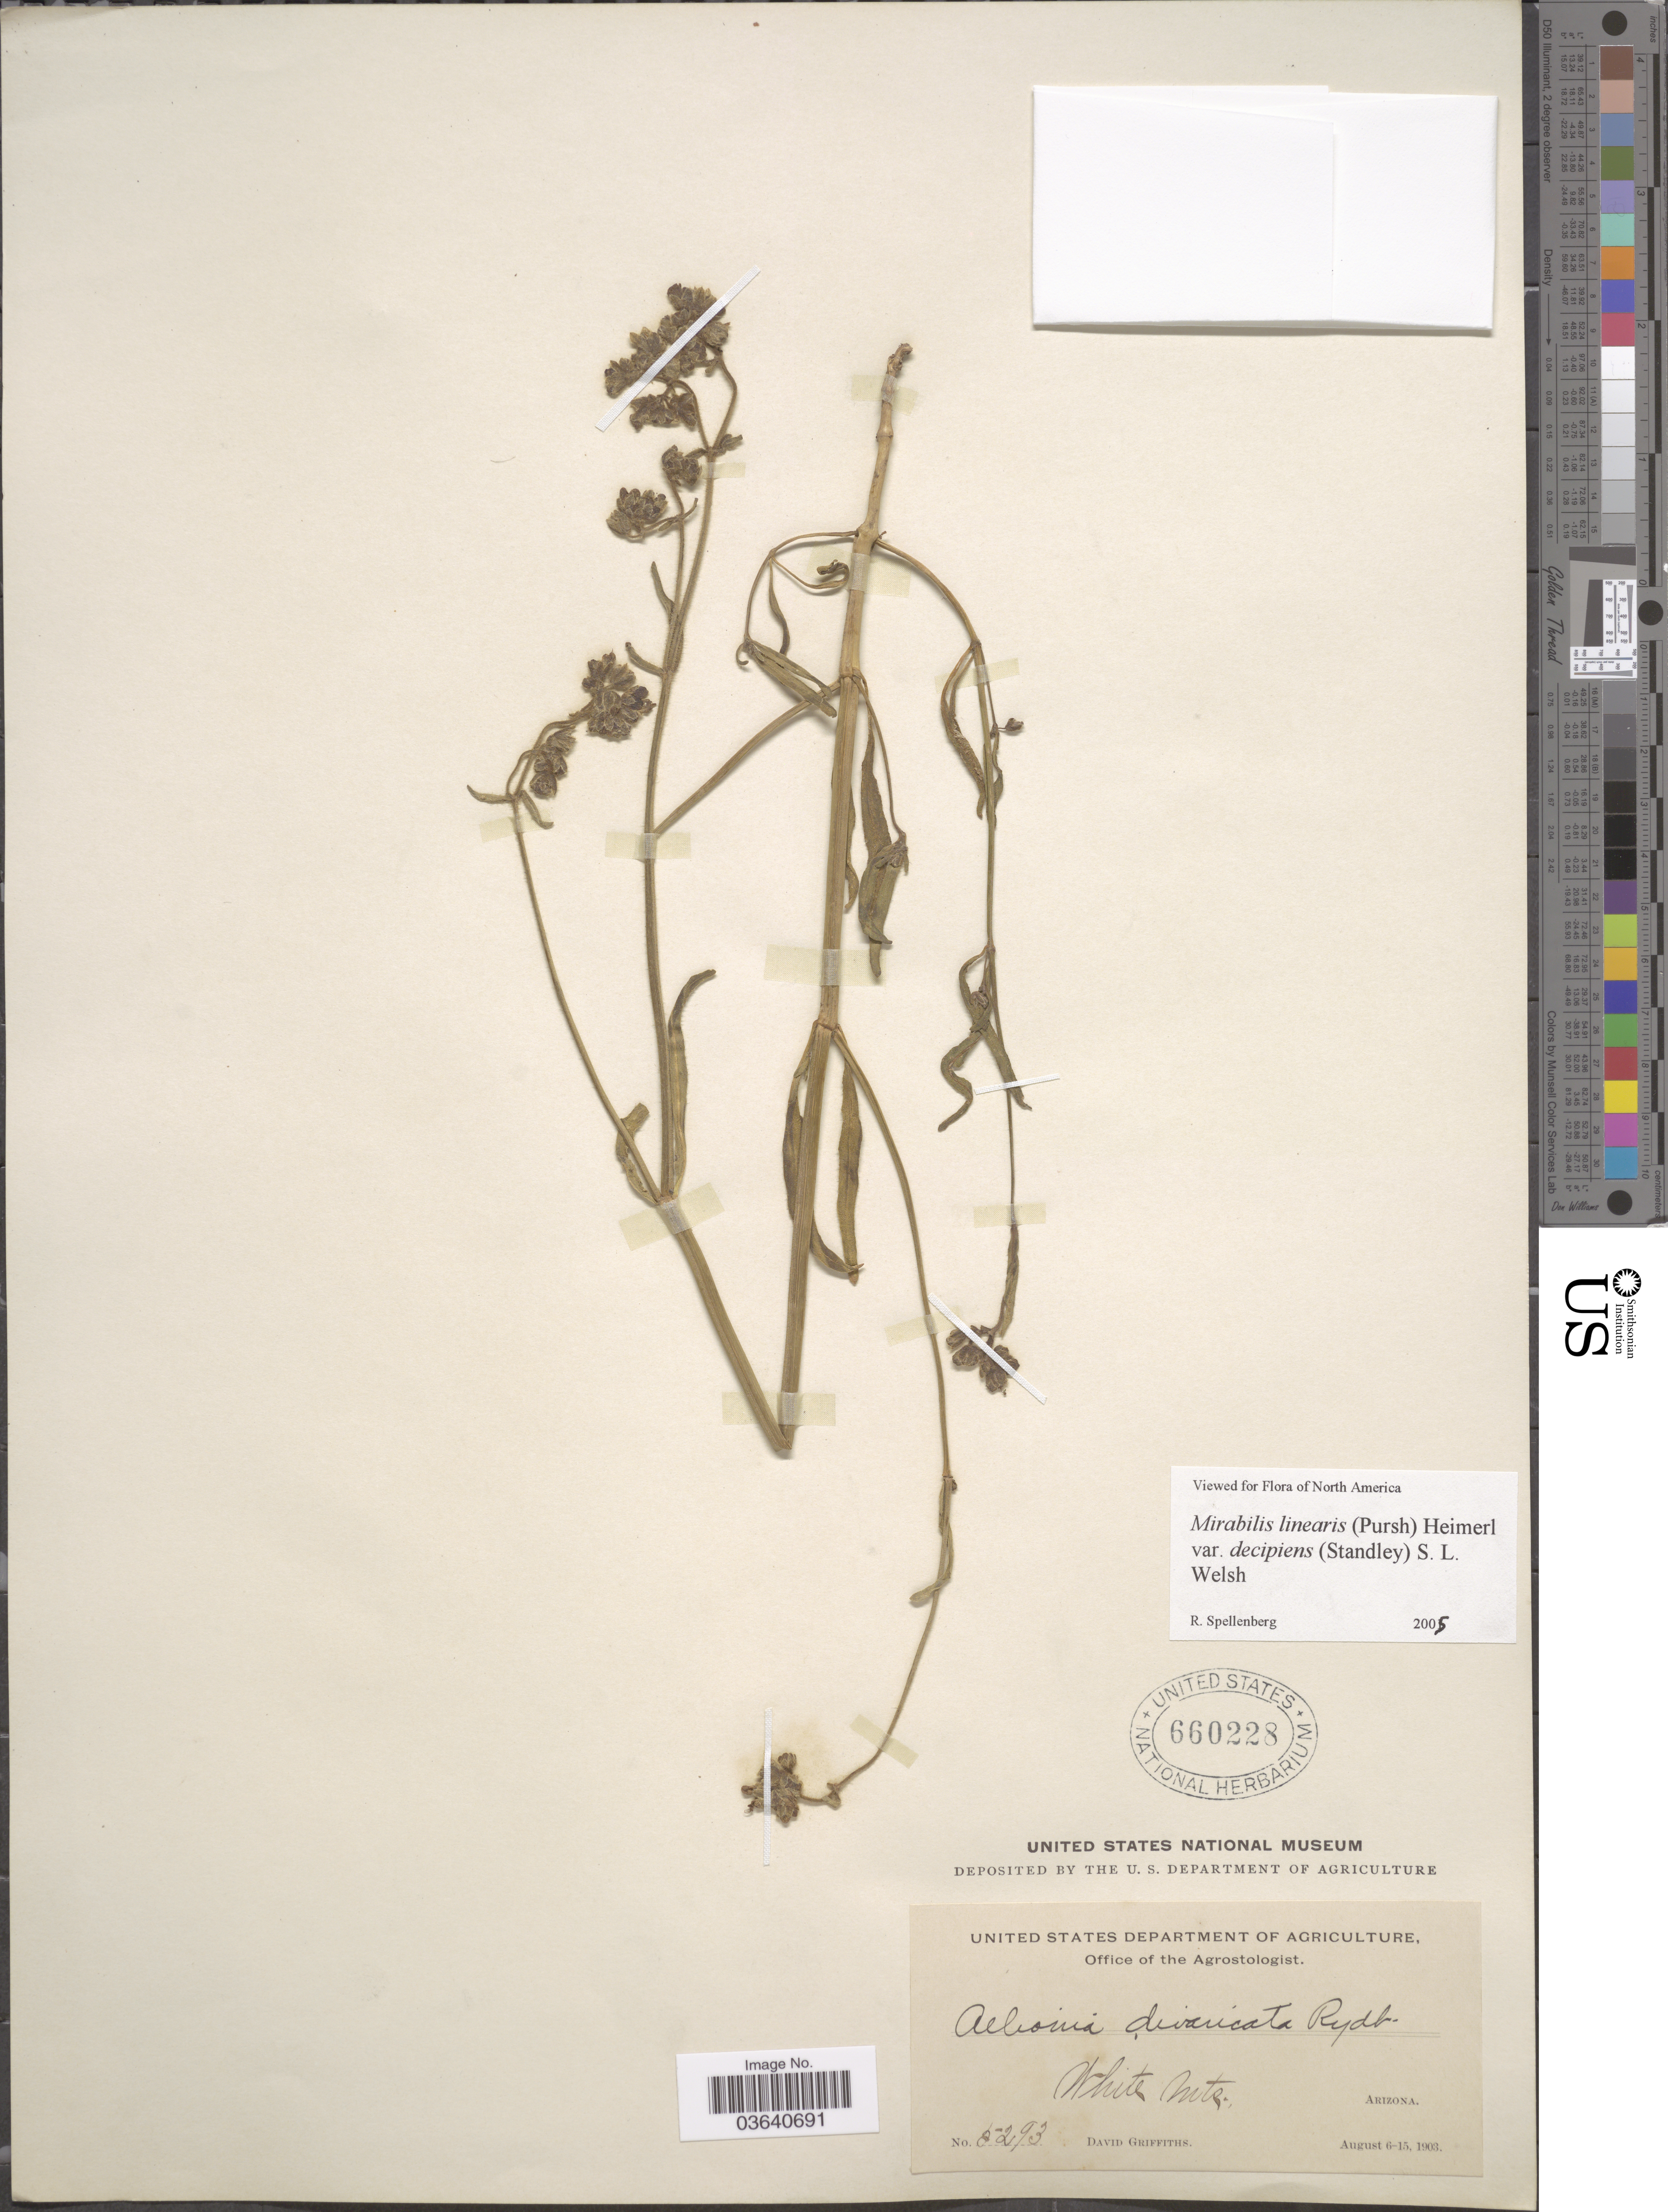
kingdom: Plantae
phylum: Tracheophyta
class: Magnoliopsida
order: Caryophyllales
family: Nyctaginaceae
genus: Mirabilis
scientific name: Mirabilis linearis var. decipiens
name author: (Standl.) S.L. Welsh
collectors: D. Griffiths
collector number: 5293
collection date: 1903-08-06/1903-08-15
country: United States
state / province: Arizona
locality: White Mts.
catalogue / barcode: US 660228